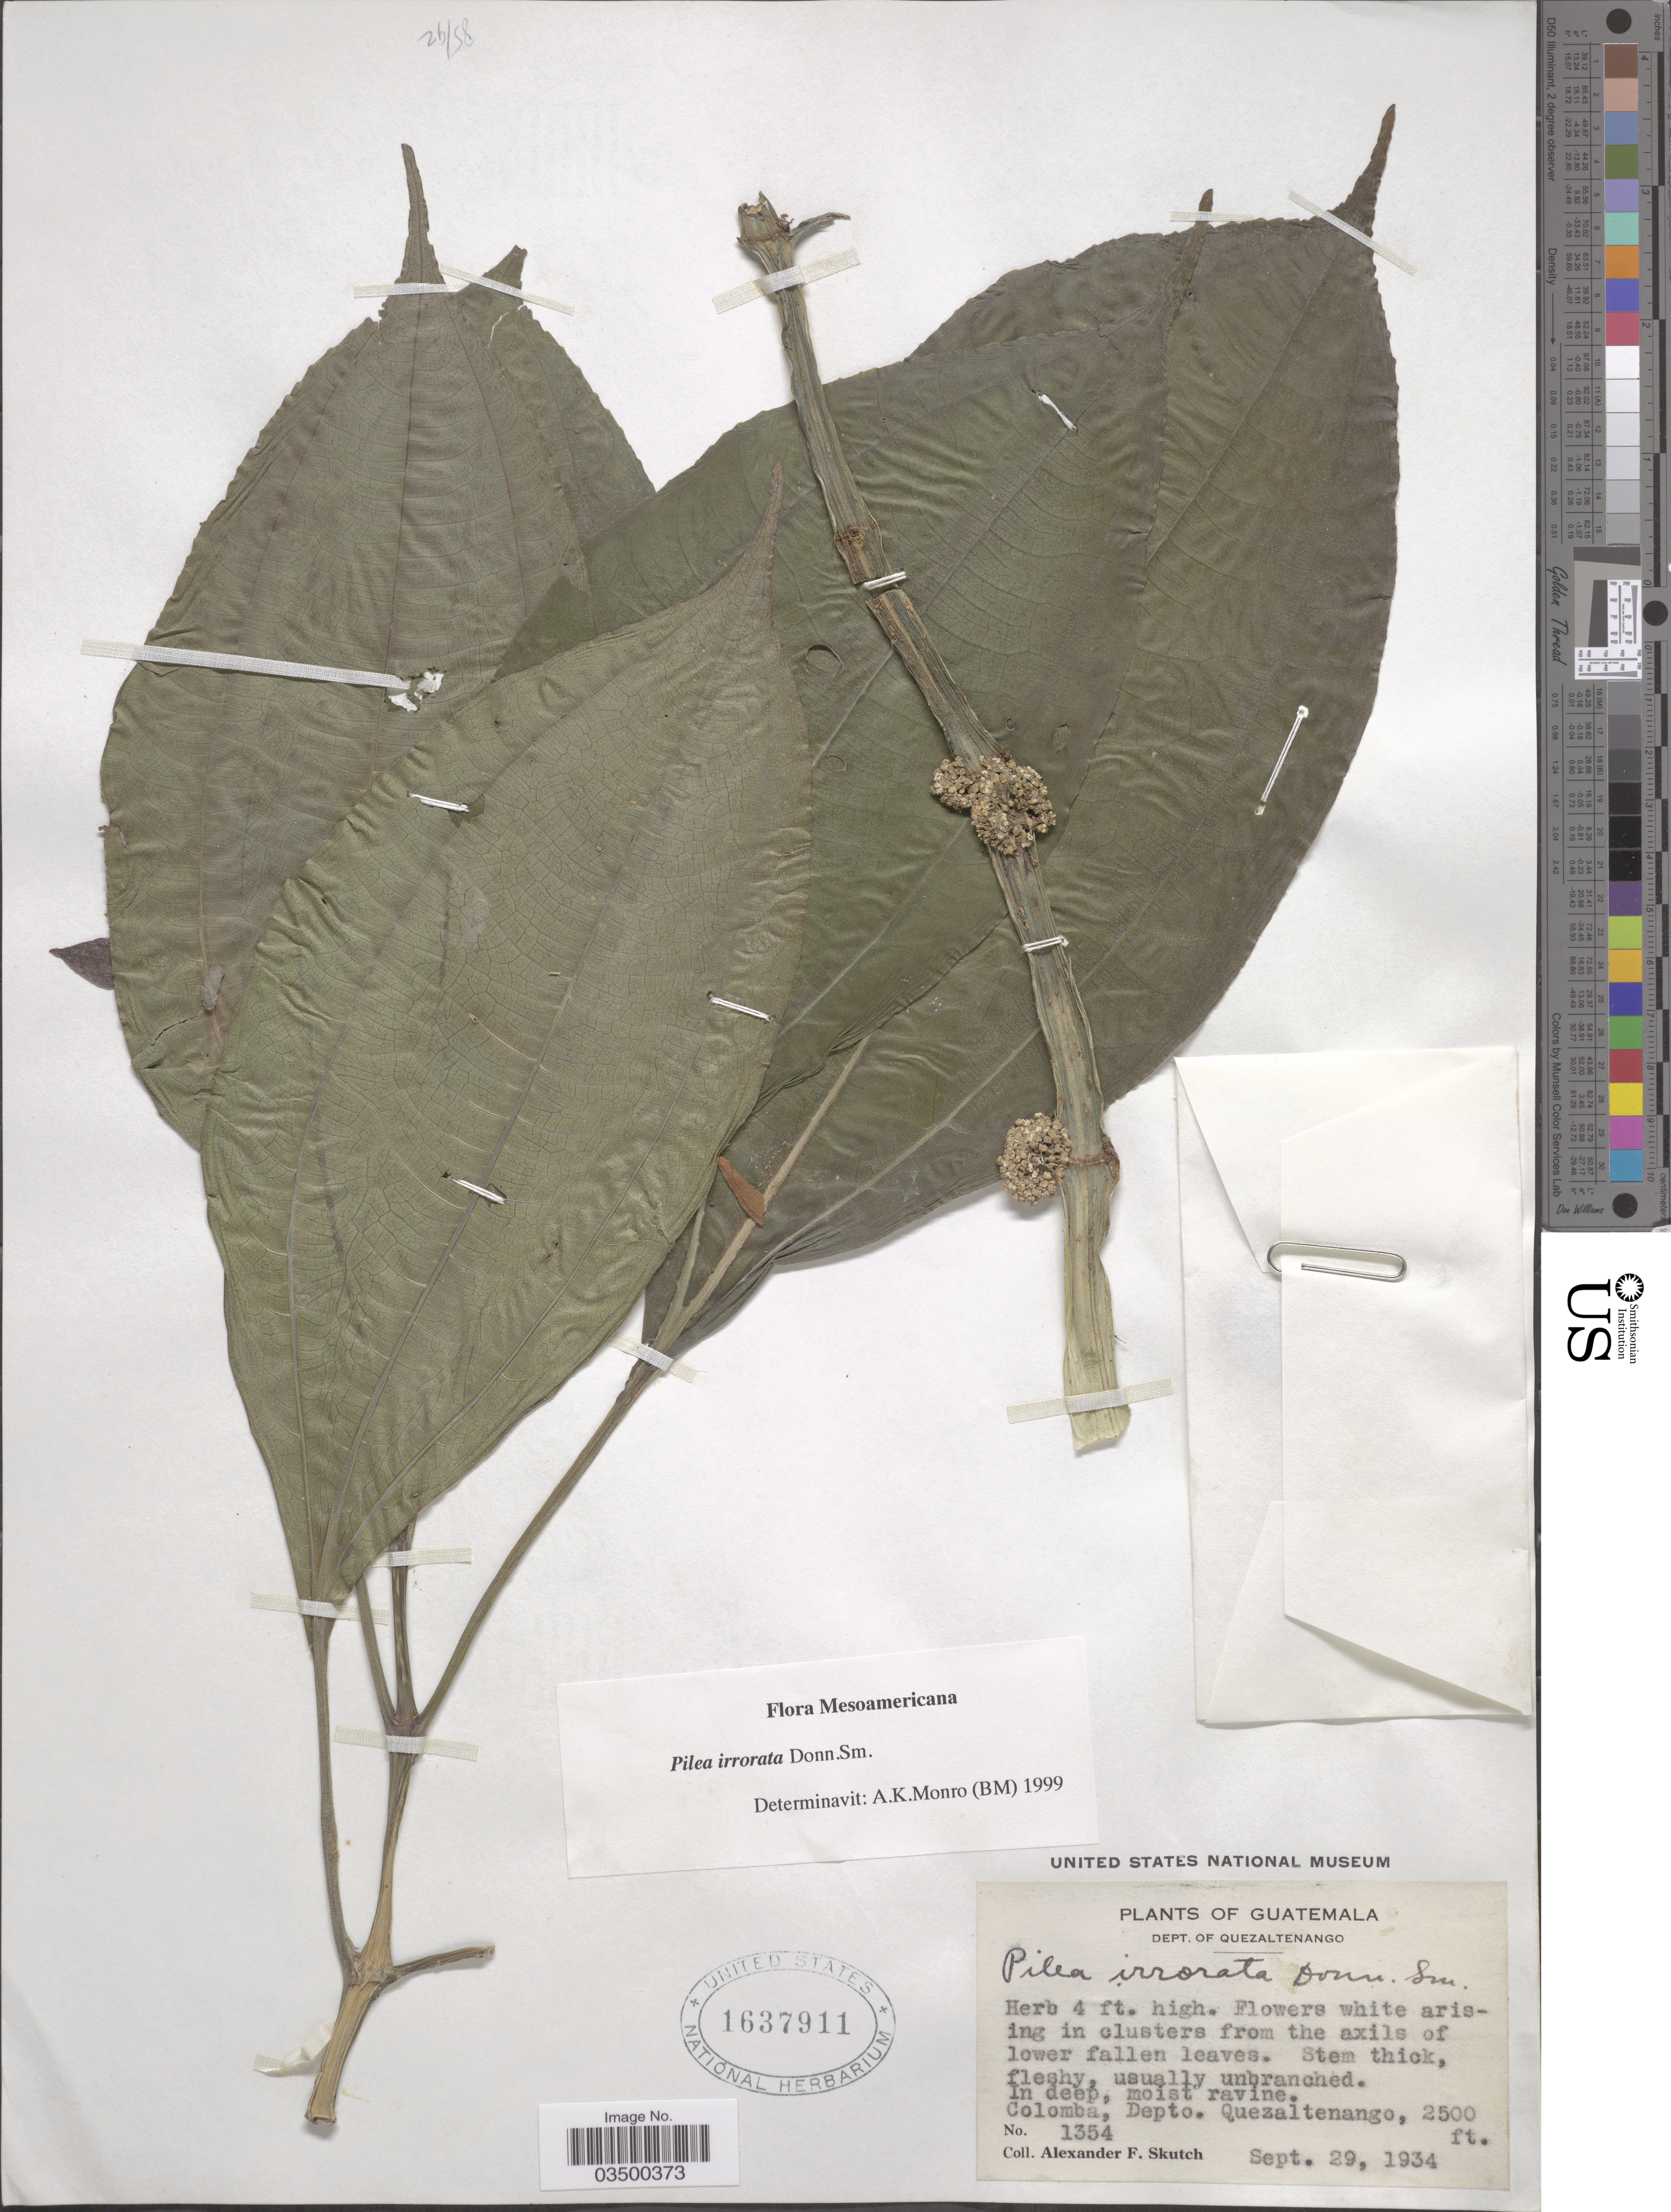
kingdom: Plantae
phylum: Tracheophyta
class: Magnoliopsida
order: Rosales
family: Urticaceae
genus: Pilea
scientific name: Pilea irrorata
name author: Donn. Sm.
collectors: A. F. Skutch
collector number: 1354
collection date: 1934-09-29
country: Guatemala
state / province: Quetzaltenango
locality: Dept. of Quezaltenango. Colomba.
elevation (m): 762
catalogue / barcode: US 1637911